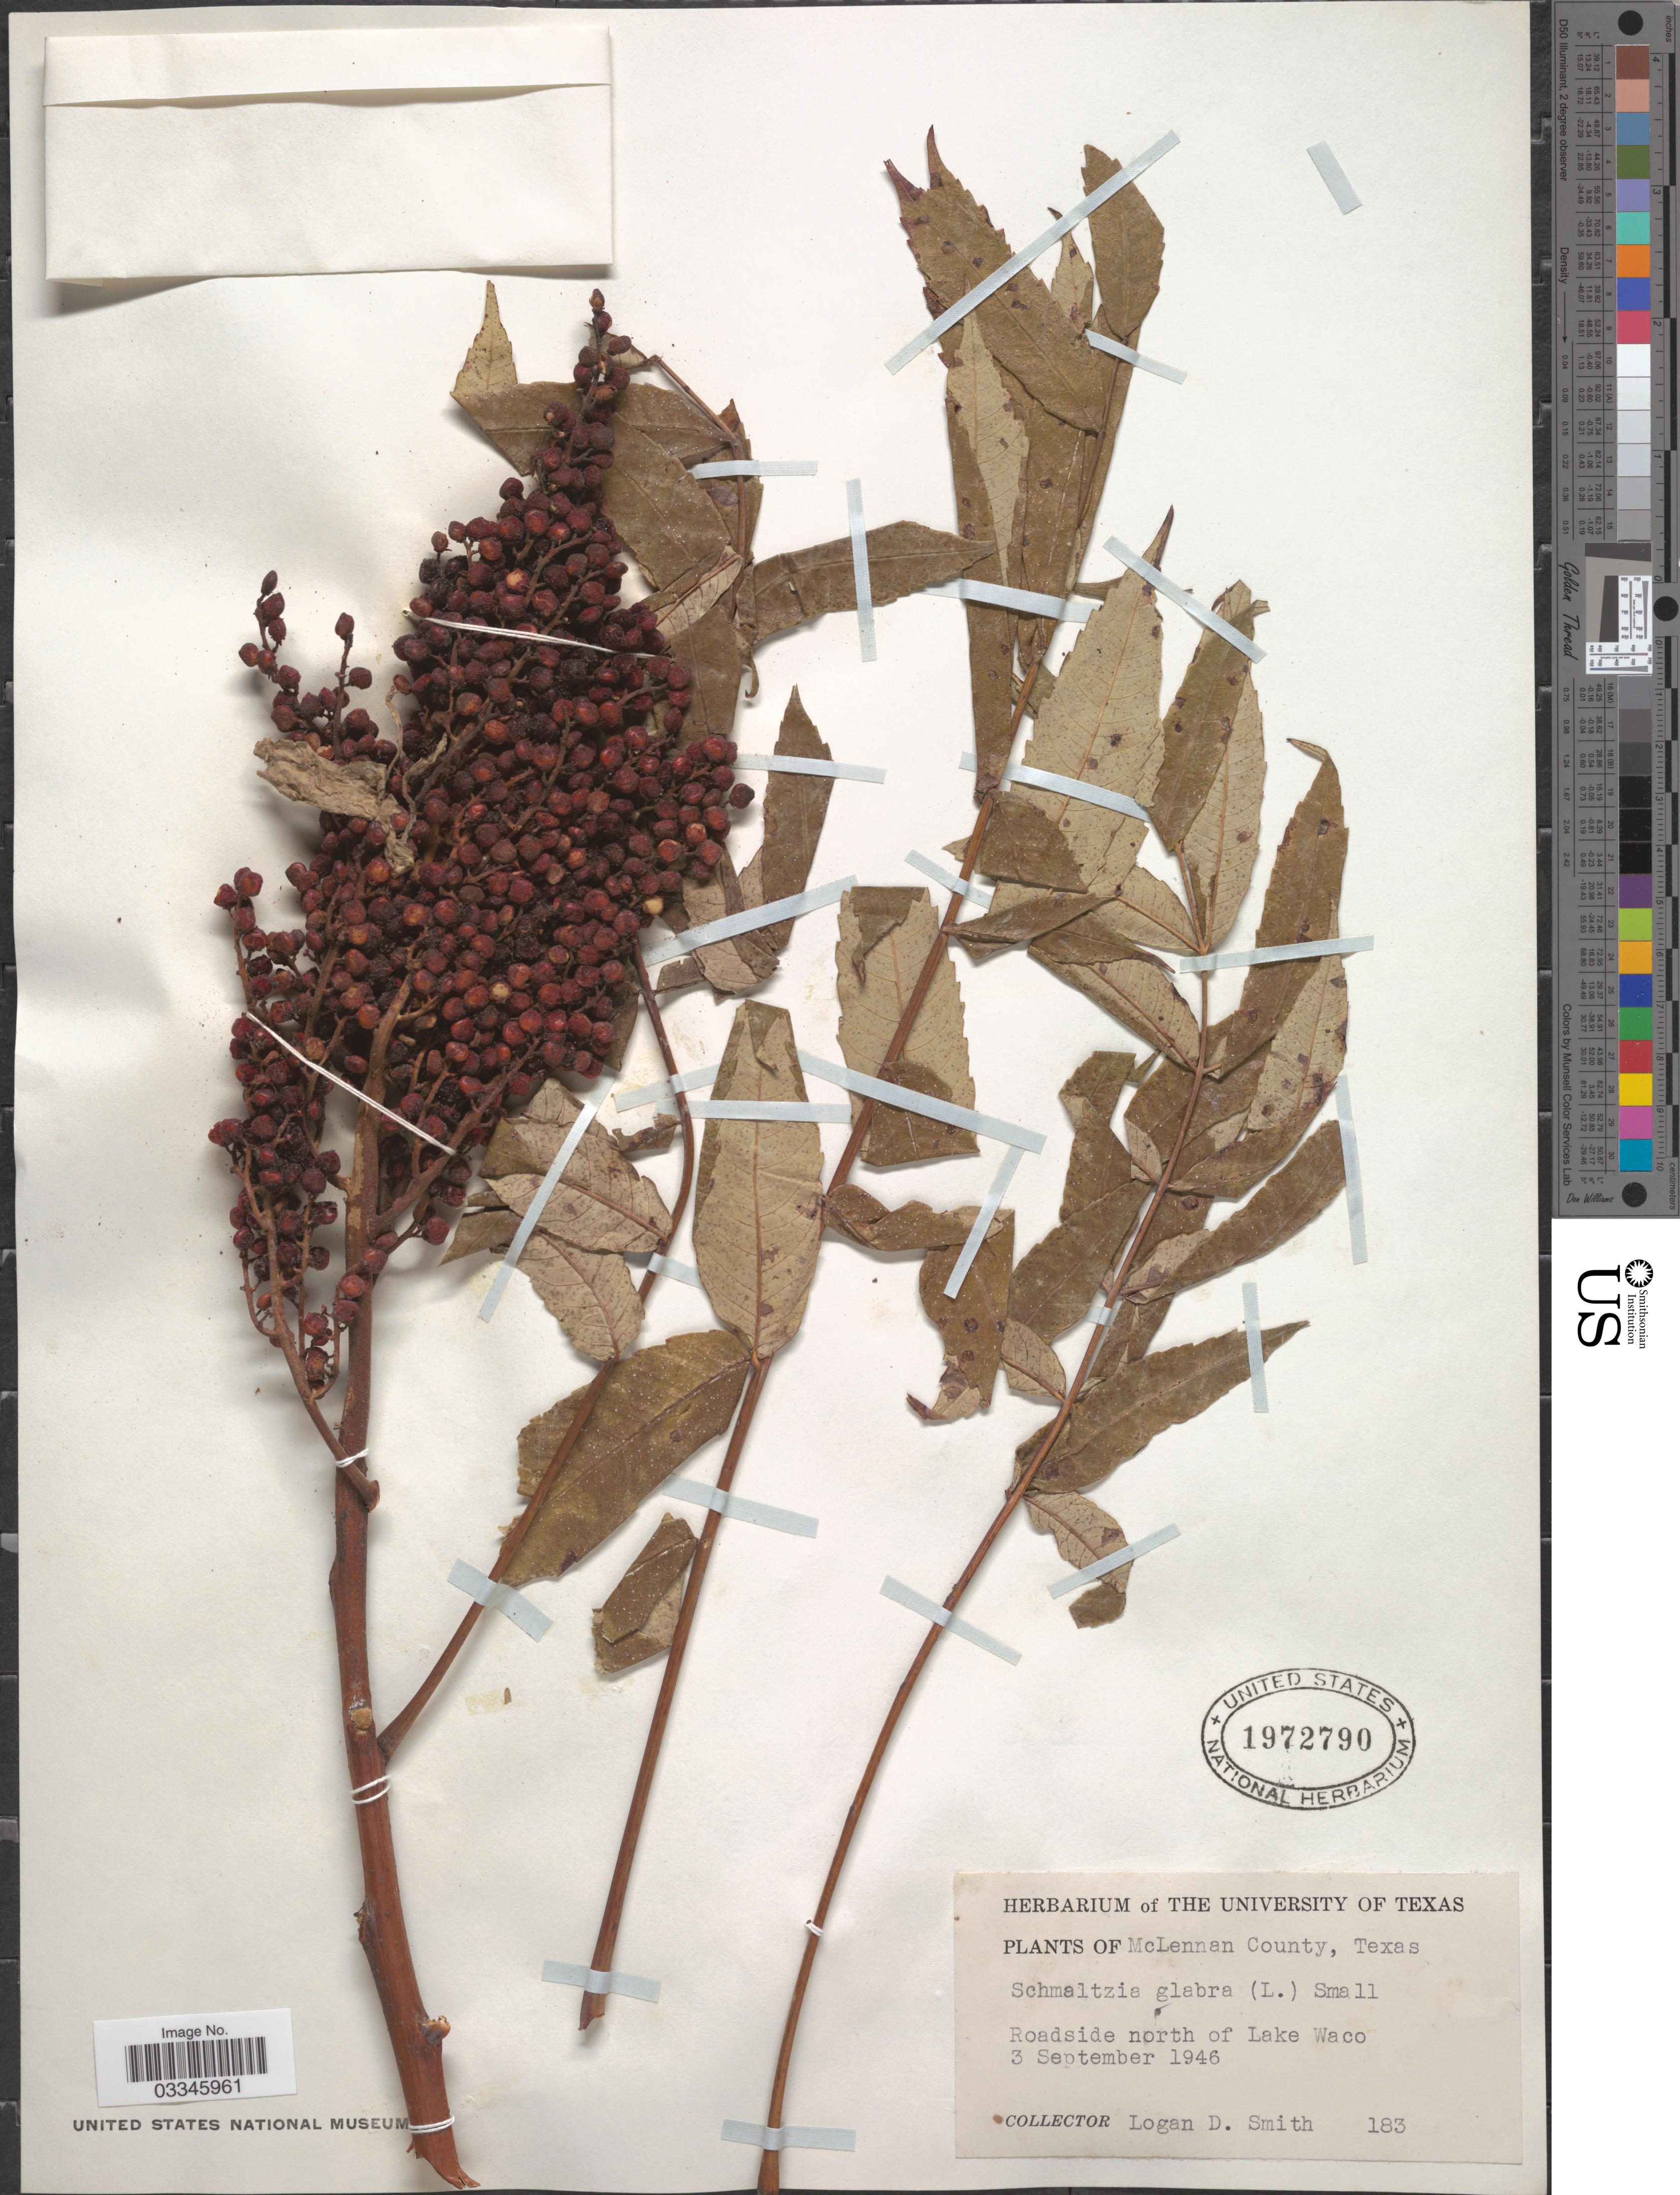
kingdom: Plantae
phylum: Tracheophyta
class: Magnoliopsida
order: Sapindales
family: Anacardiaceae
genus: Rhus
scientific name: Rhus glabra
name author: L.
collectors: L. Smith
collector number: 183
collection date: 1946-09-03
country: United States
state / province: Texas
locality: McLennan County. Roadside north of Lake Waco.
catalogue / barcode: US 1972790